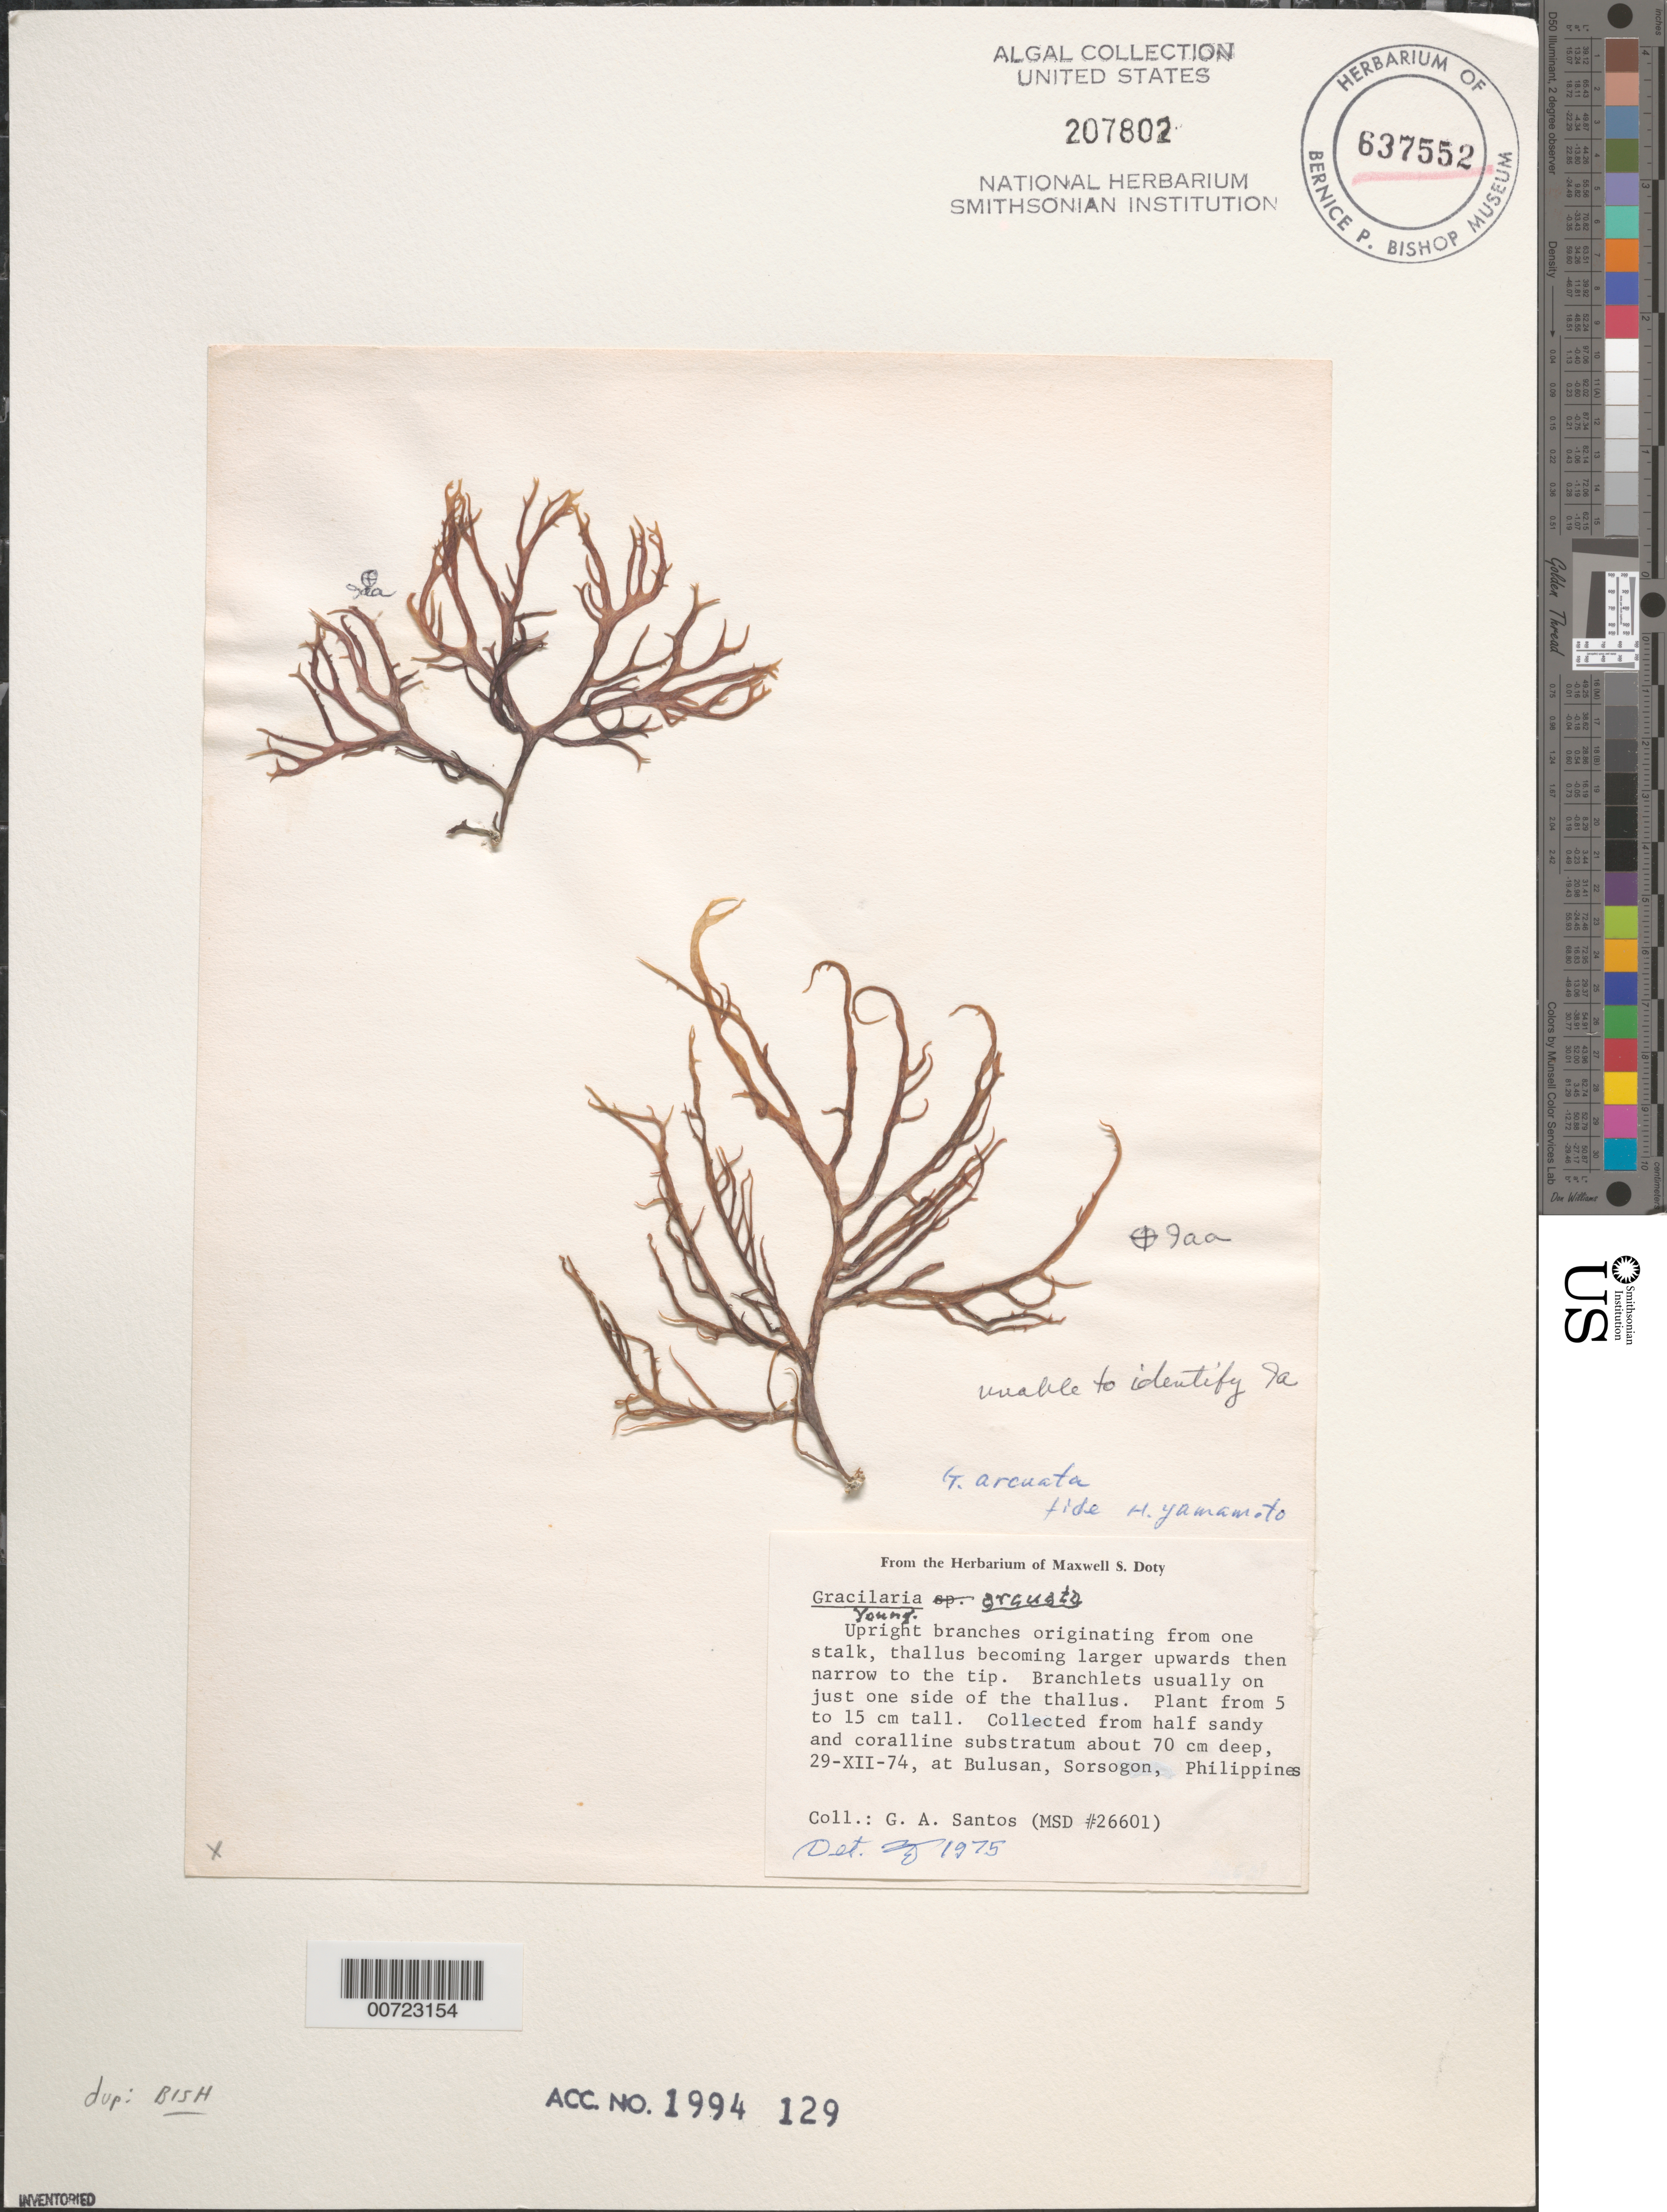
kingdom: Plantae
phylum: Rhodophyta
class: Florideophyceae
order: Gracilariales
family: Gracilariaceae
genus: Gracilaria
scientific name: Gracilaria arcuata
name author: Zanardini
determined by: Doty, M. S.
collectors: G. Santos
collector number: MSD 26601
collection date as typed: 29 Dec 1974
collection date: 1974-12-29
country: Philippines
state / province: Bicol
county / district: Sorsogon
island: Luzon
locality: Bulusan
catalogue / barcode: US 207802